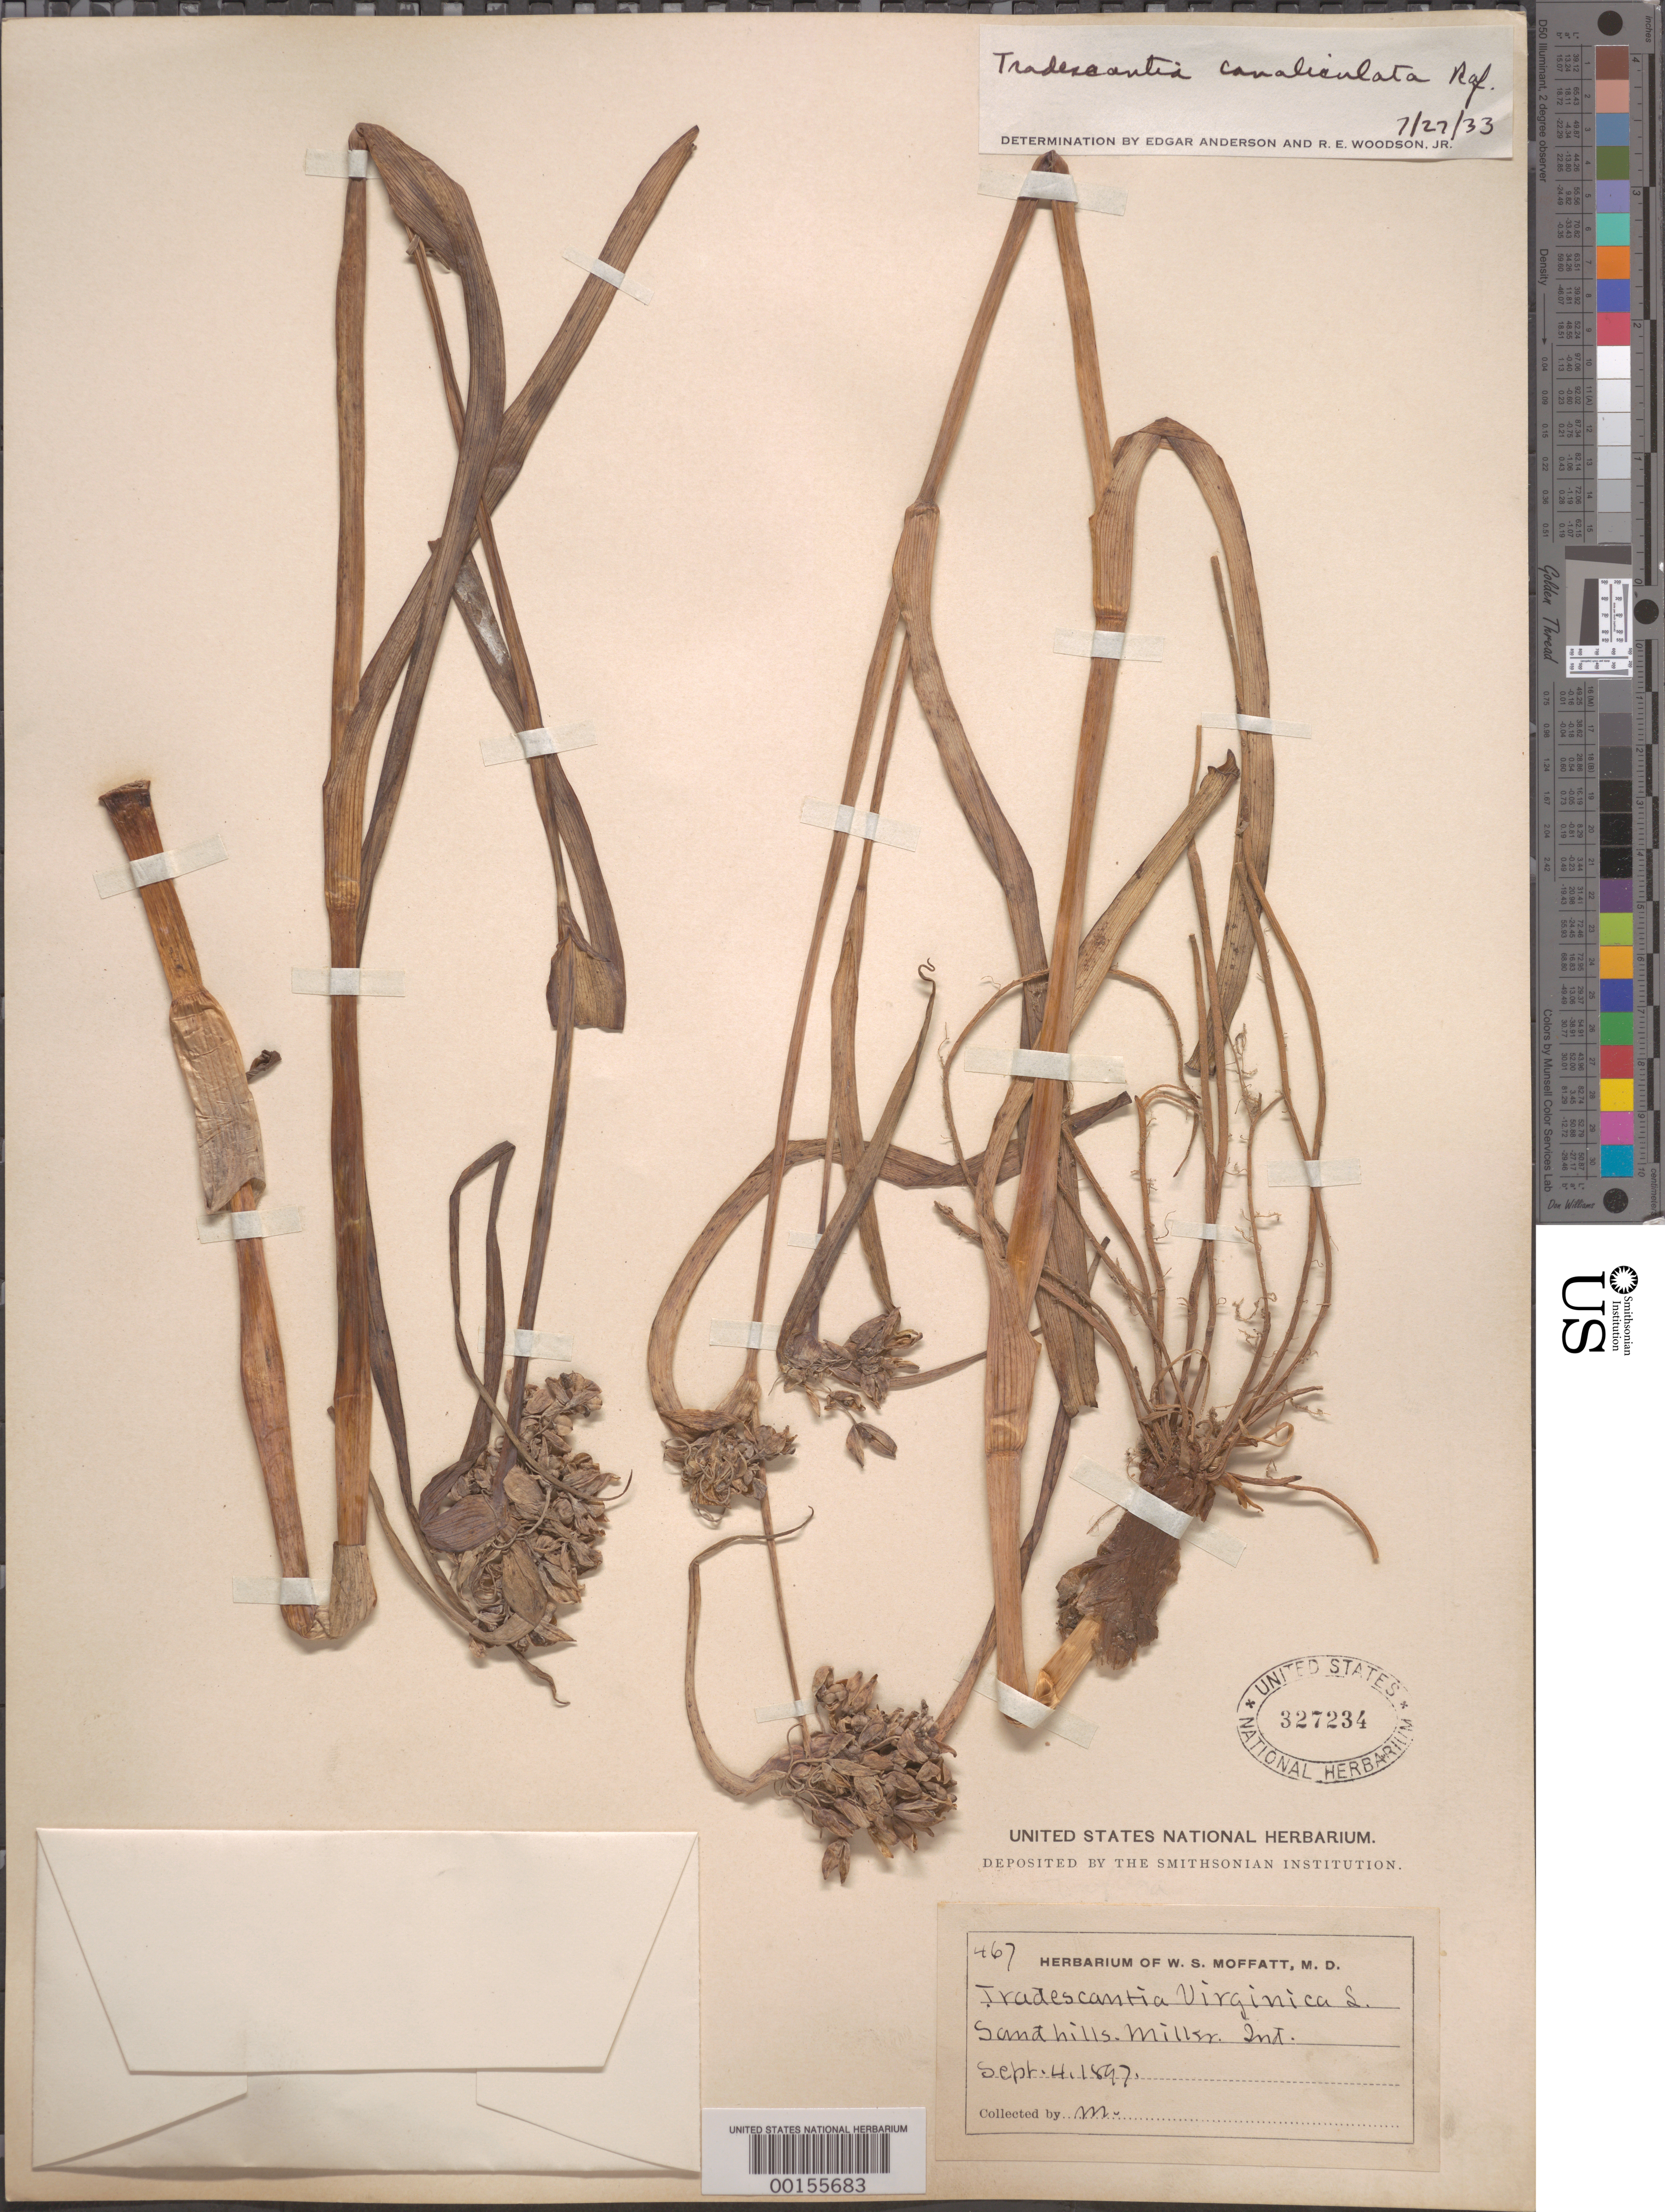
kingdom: Plantae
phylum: Tracheophyta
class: Liliopsida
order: Commelinales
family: Commelinaceae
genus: Tradescantia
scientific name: Tradescantia ohiensis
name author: Raf.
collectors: W. Moffatt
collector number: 467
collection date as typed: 04 Sep 1897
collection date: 1897-09-04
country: United States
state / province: Indiana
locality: Miller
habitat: Sand hills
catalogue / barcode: US 327234